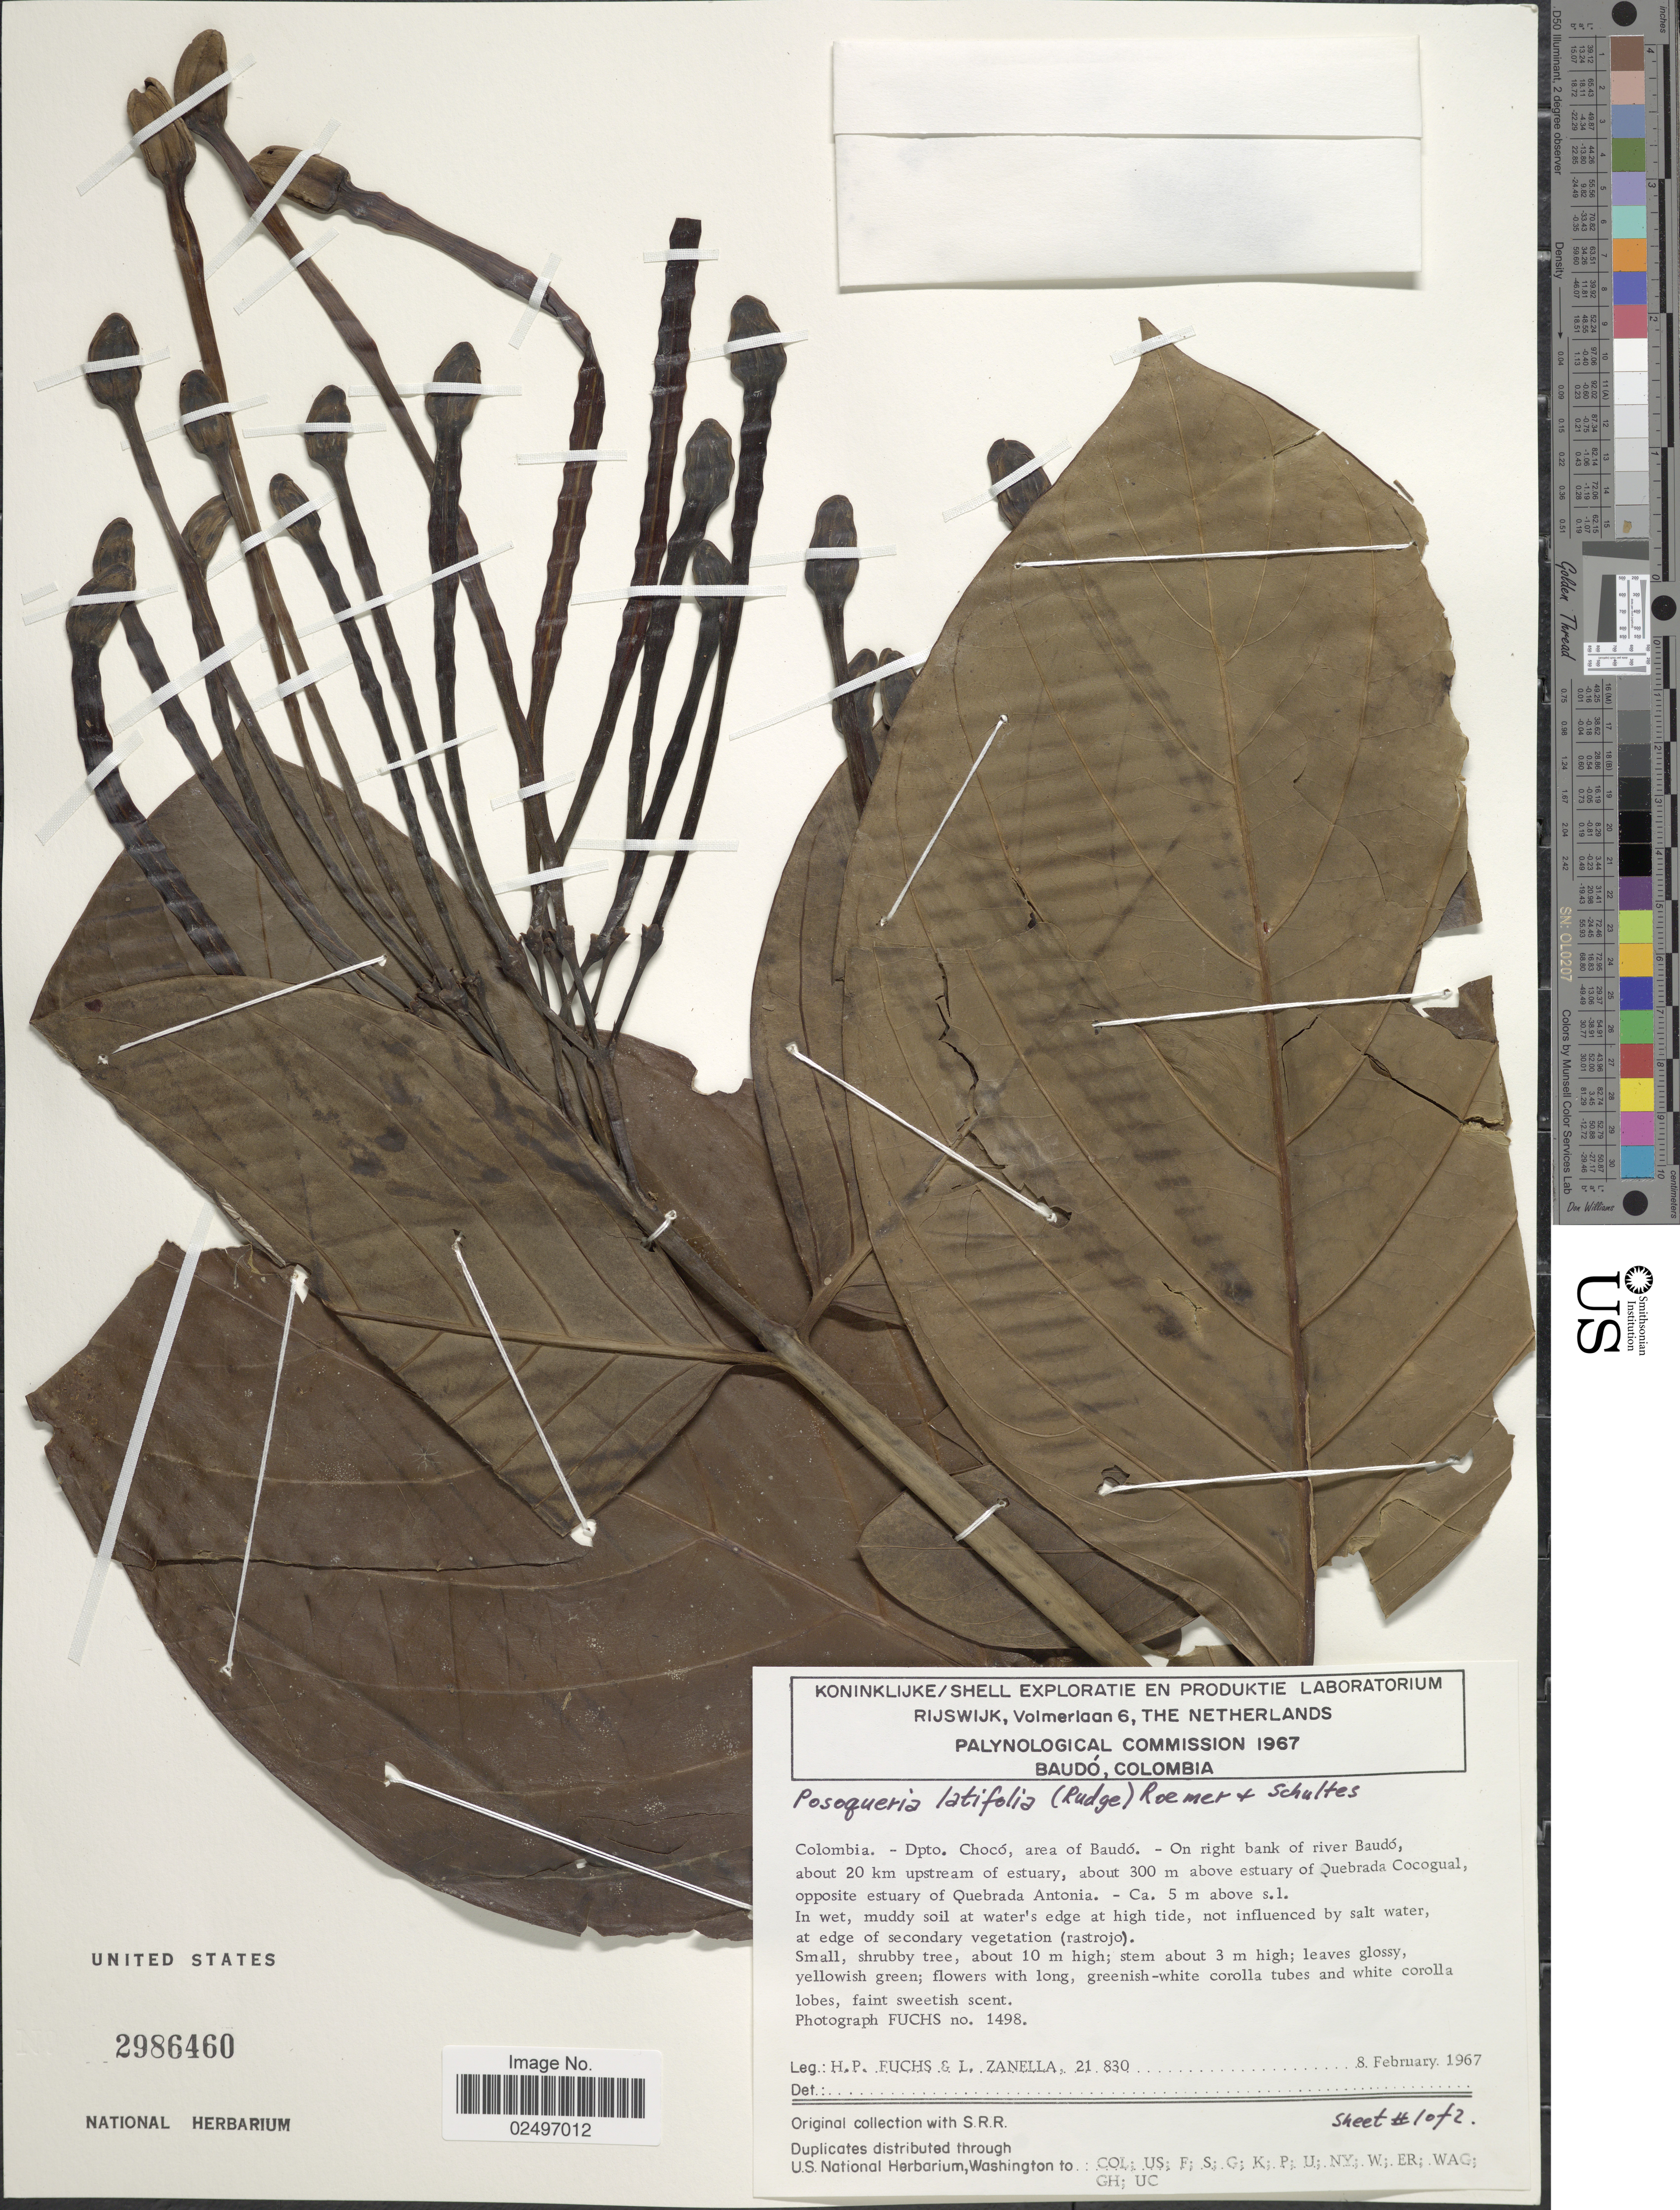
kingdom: Plantae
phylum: Tracheophyta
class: Magnoliopsida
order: Gentianales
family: Rubiaceae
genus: Posoqueria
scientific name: Posoqueria latifolia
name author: (Rudge) Roem. & Schult.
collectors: H. P. Fuchs & L. Zanella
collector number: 21830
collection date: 1967-02-08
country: Colombia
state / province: Chocó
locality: Dpto. Chocó, area of Baudó - On right bank of river Baudó, about 20 km upstream of estuary, about 300 m above estuary of Quebrada Cocogual, opposite estuary of Quebrada Antonia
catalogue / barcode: US 2986460